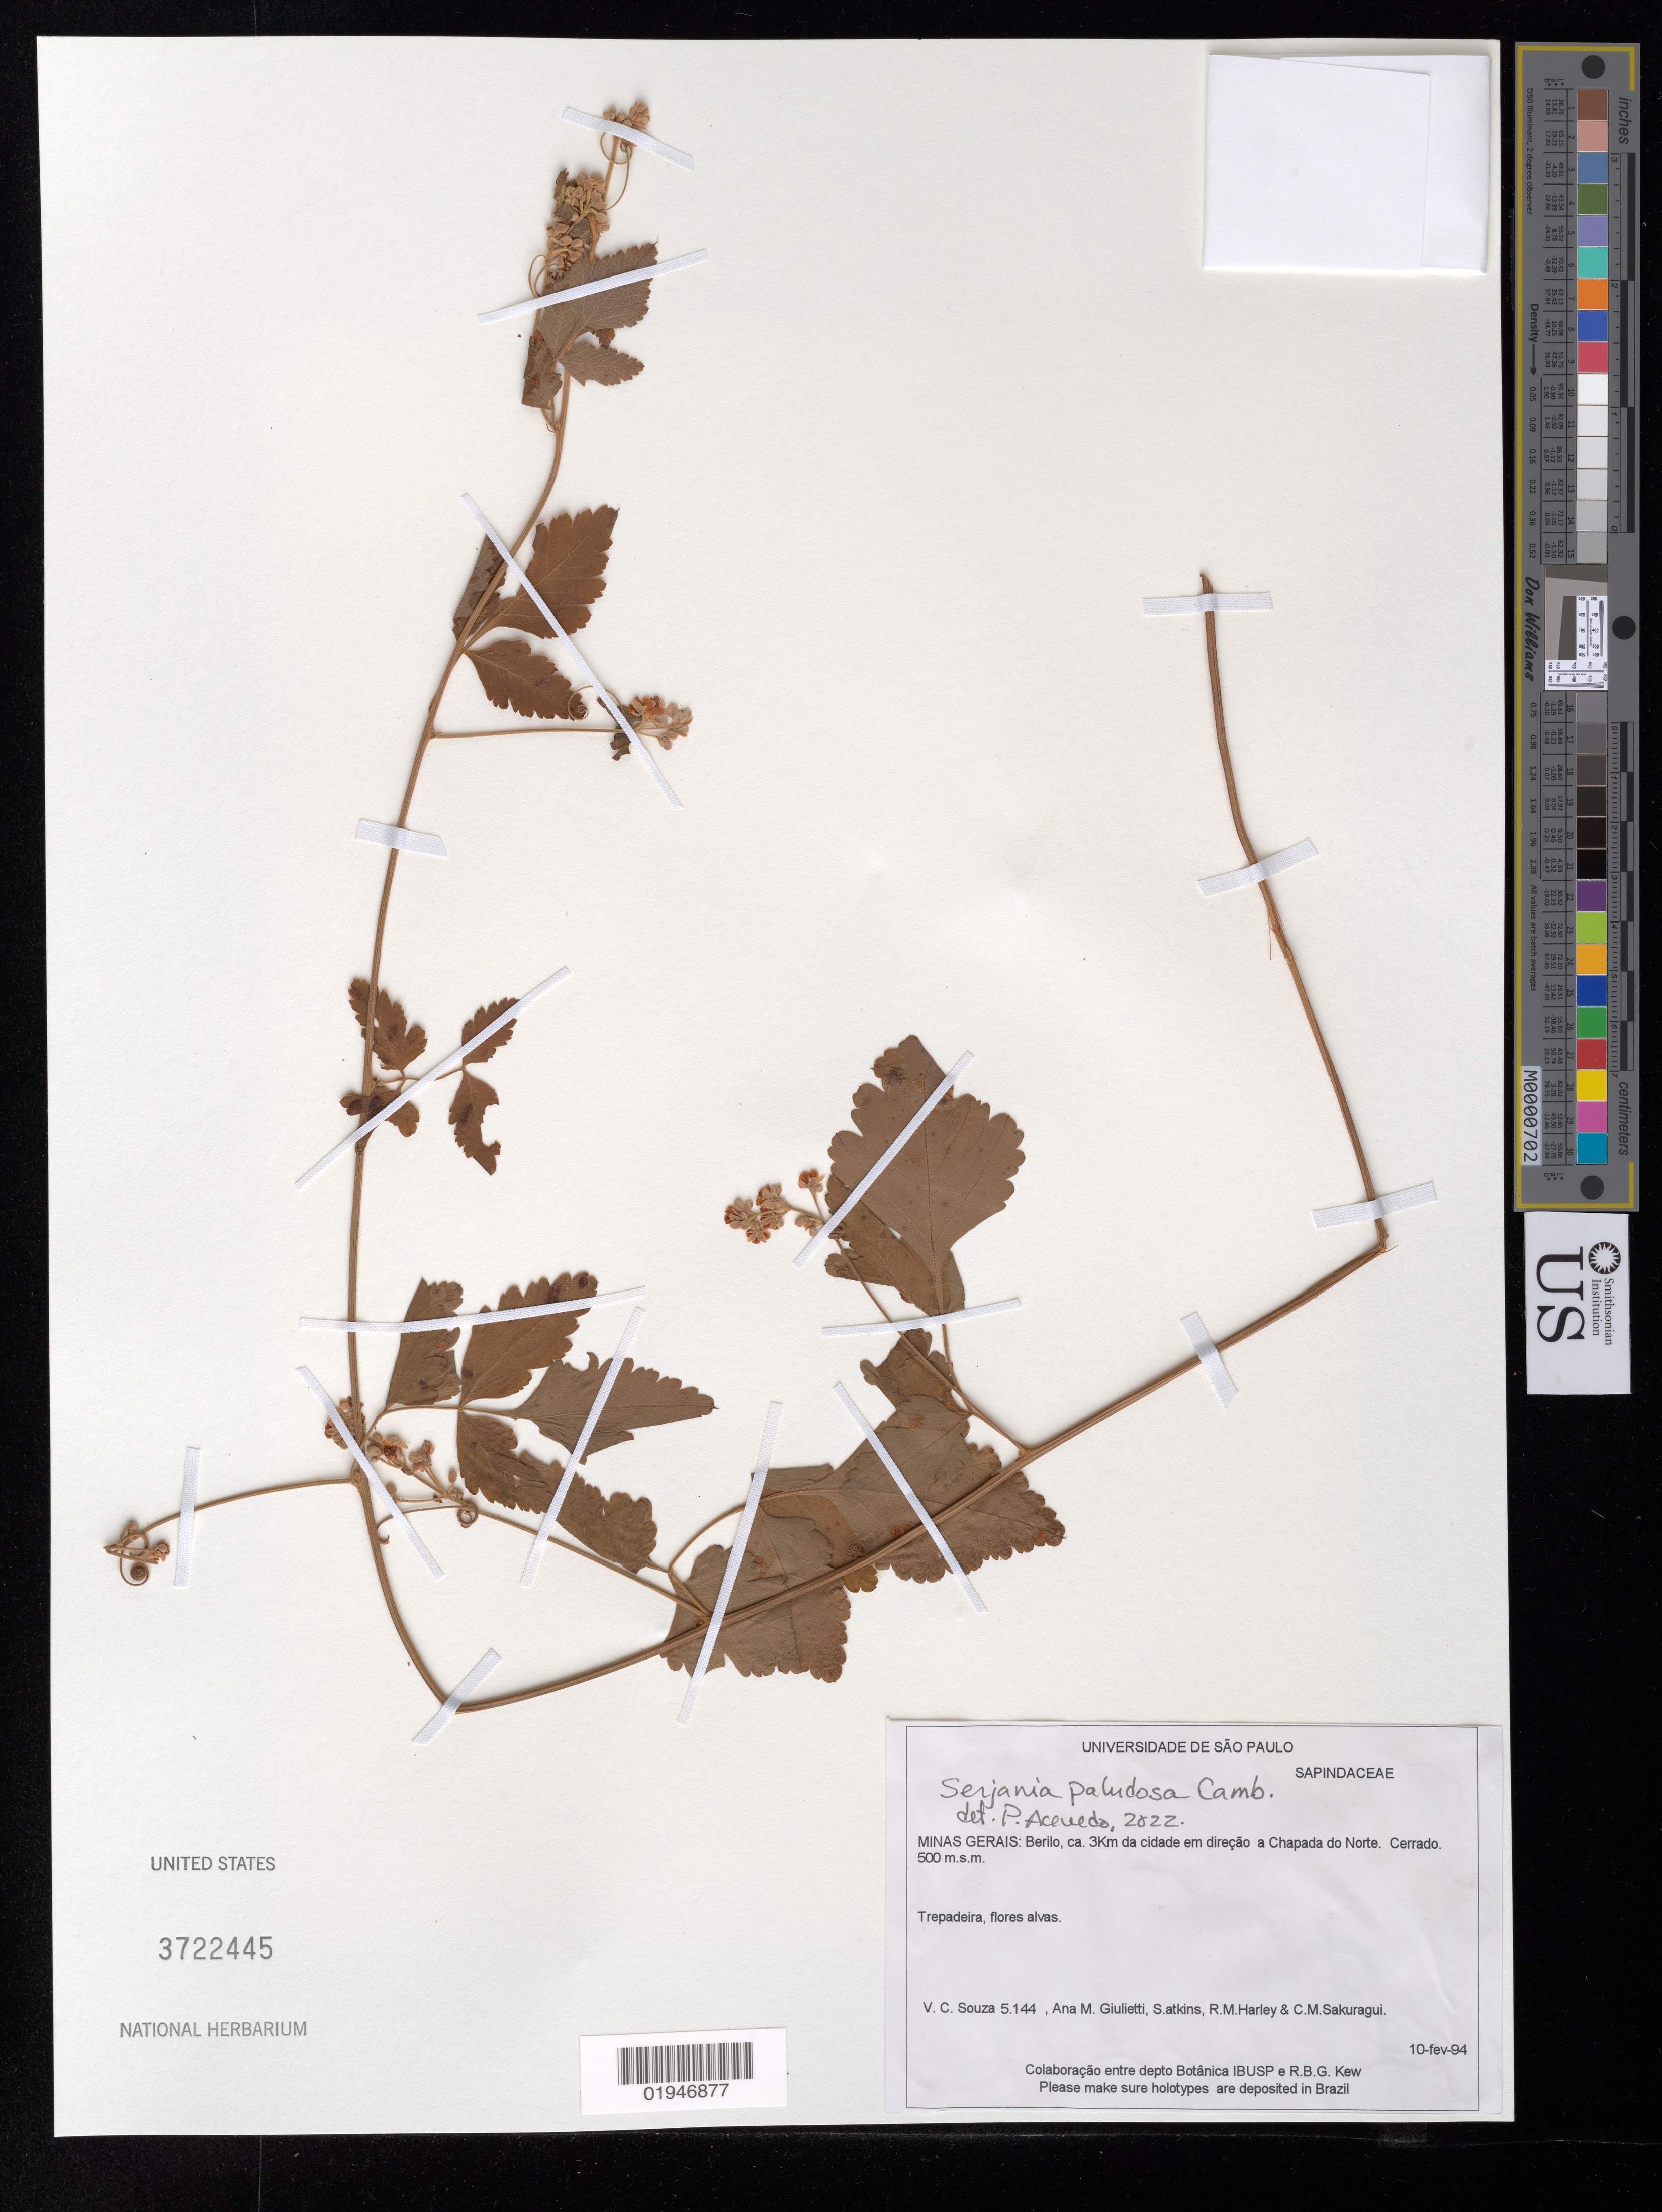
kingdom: Plantae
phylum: Tracheophyta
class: Magnoliopsida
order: Sapindales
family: Sapindaceae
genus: Serjania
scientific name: Serjania paludosa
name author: Cambess.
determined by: Acevedo-Rodríguez, P., (BOT), Smithsonian Institution - National Museum of Natural History (UNITED STATES)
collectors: V. C. Souza, A. Giulietti, S. Atkins, R. M. Harley & C. M. Sakuragui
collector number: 5144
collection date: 1994-02-10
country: Brazil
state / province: Minas Gerais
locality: Berilo, ca. 3 km da cidade em direção a Chapada do Norte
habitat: Cerrado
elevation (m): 500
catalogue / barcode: US 3722445